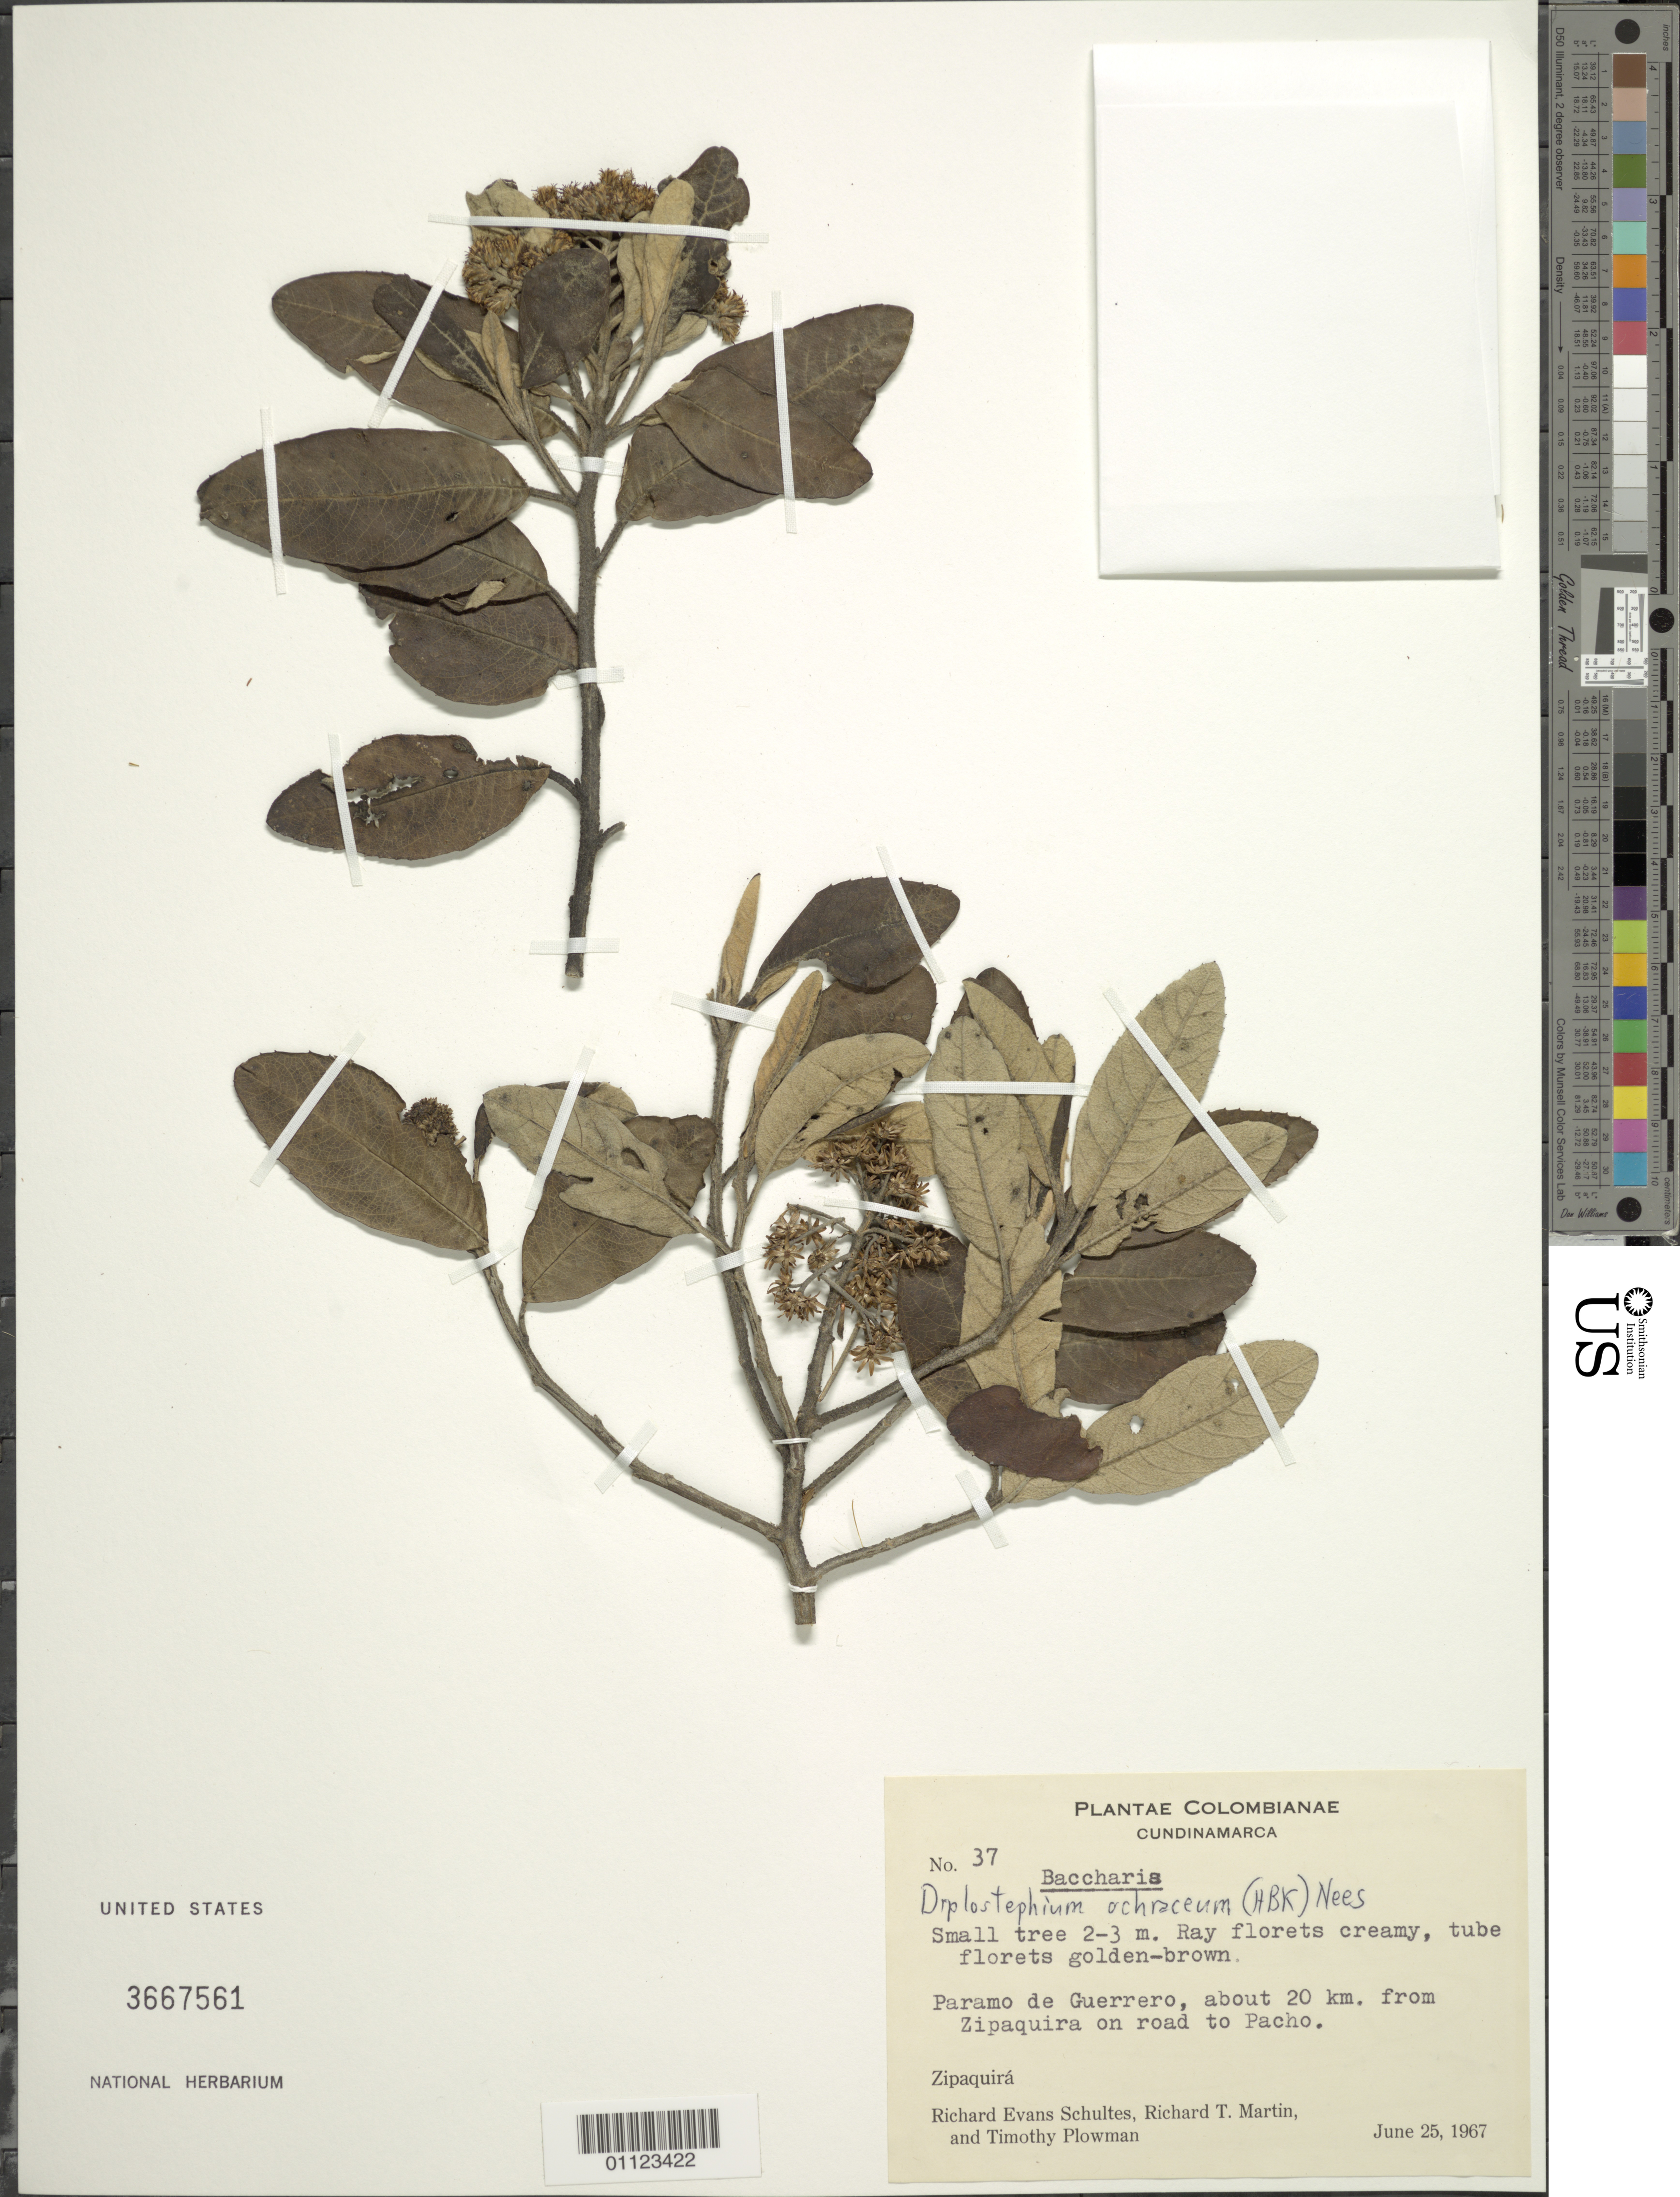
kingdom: Plantae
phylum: Tracheophyta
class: Magnoliopsida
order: Asterales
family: Asteraceae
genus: Diplostephium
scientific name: Diplostephium ochraceum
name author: (Kunth) Nees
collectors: R. E. Schultes, R. T. Martin & T. Plowman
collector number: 37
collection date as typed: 25 Jun 1967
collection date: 1967-06-25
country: Colombia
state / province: Cundinamarca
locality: Paramo de Guerrero, 20 km. from Zipaquira on road to Pacho. Zipaquirá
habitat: Paramo.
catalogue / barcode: US 3667561